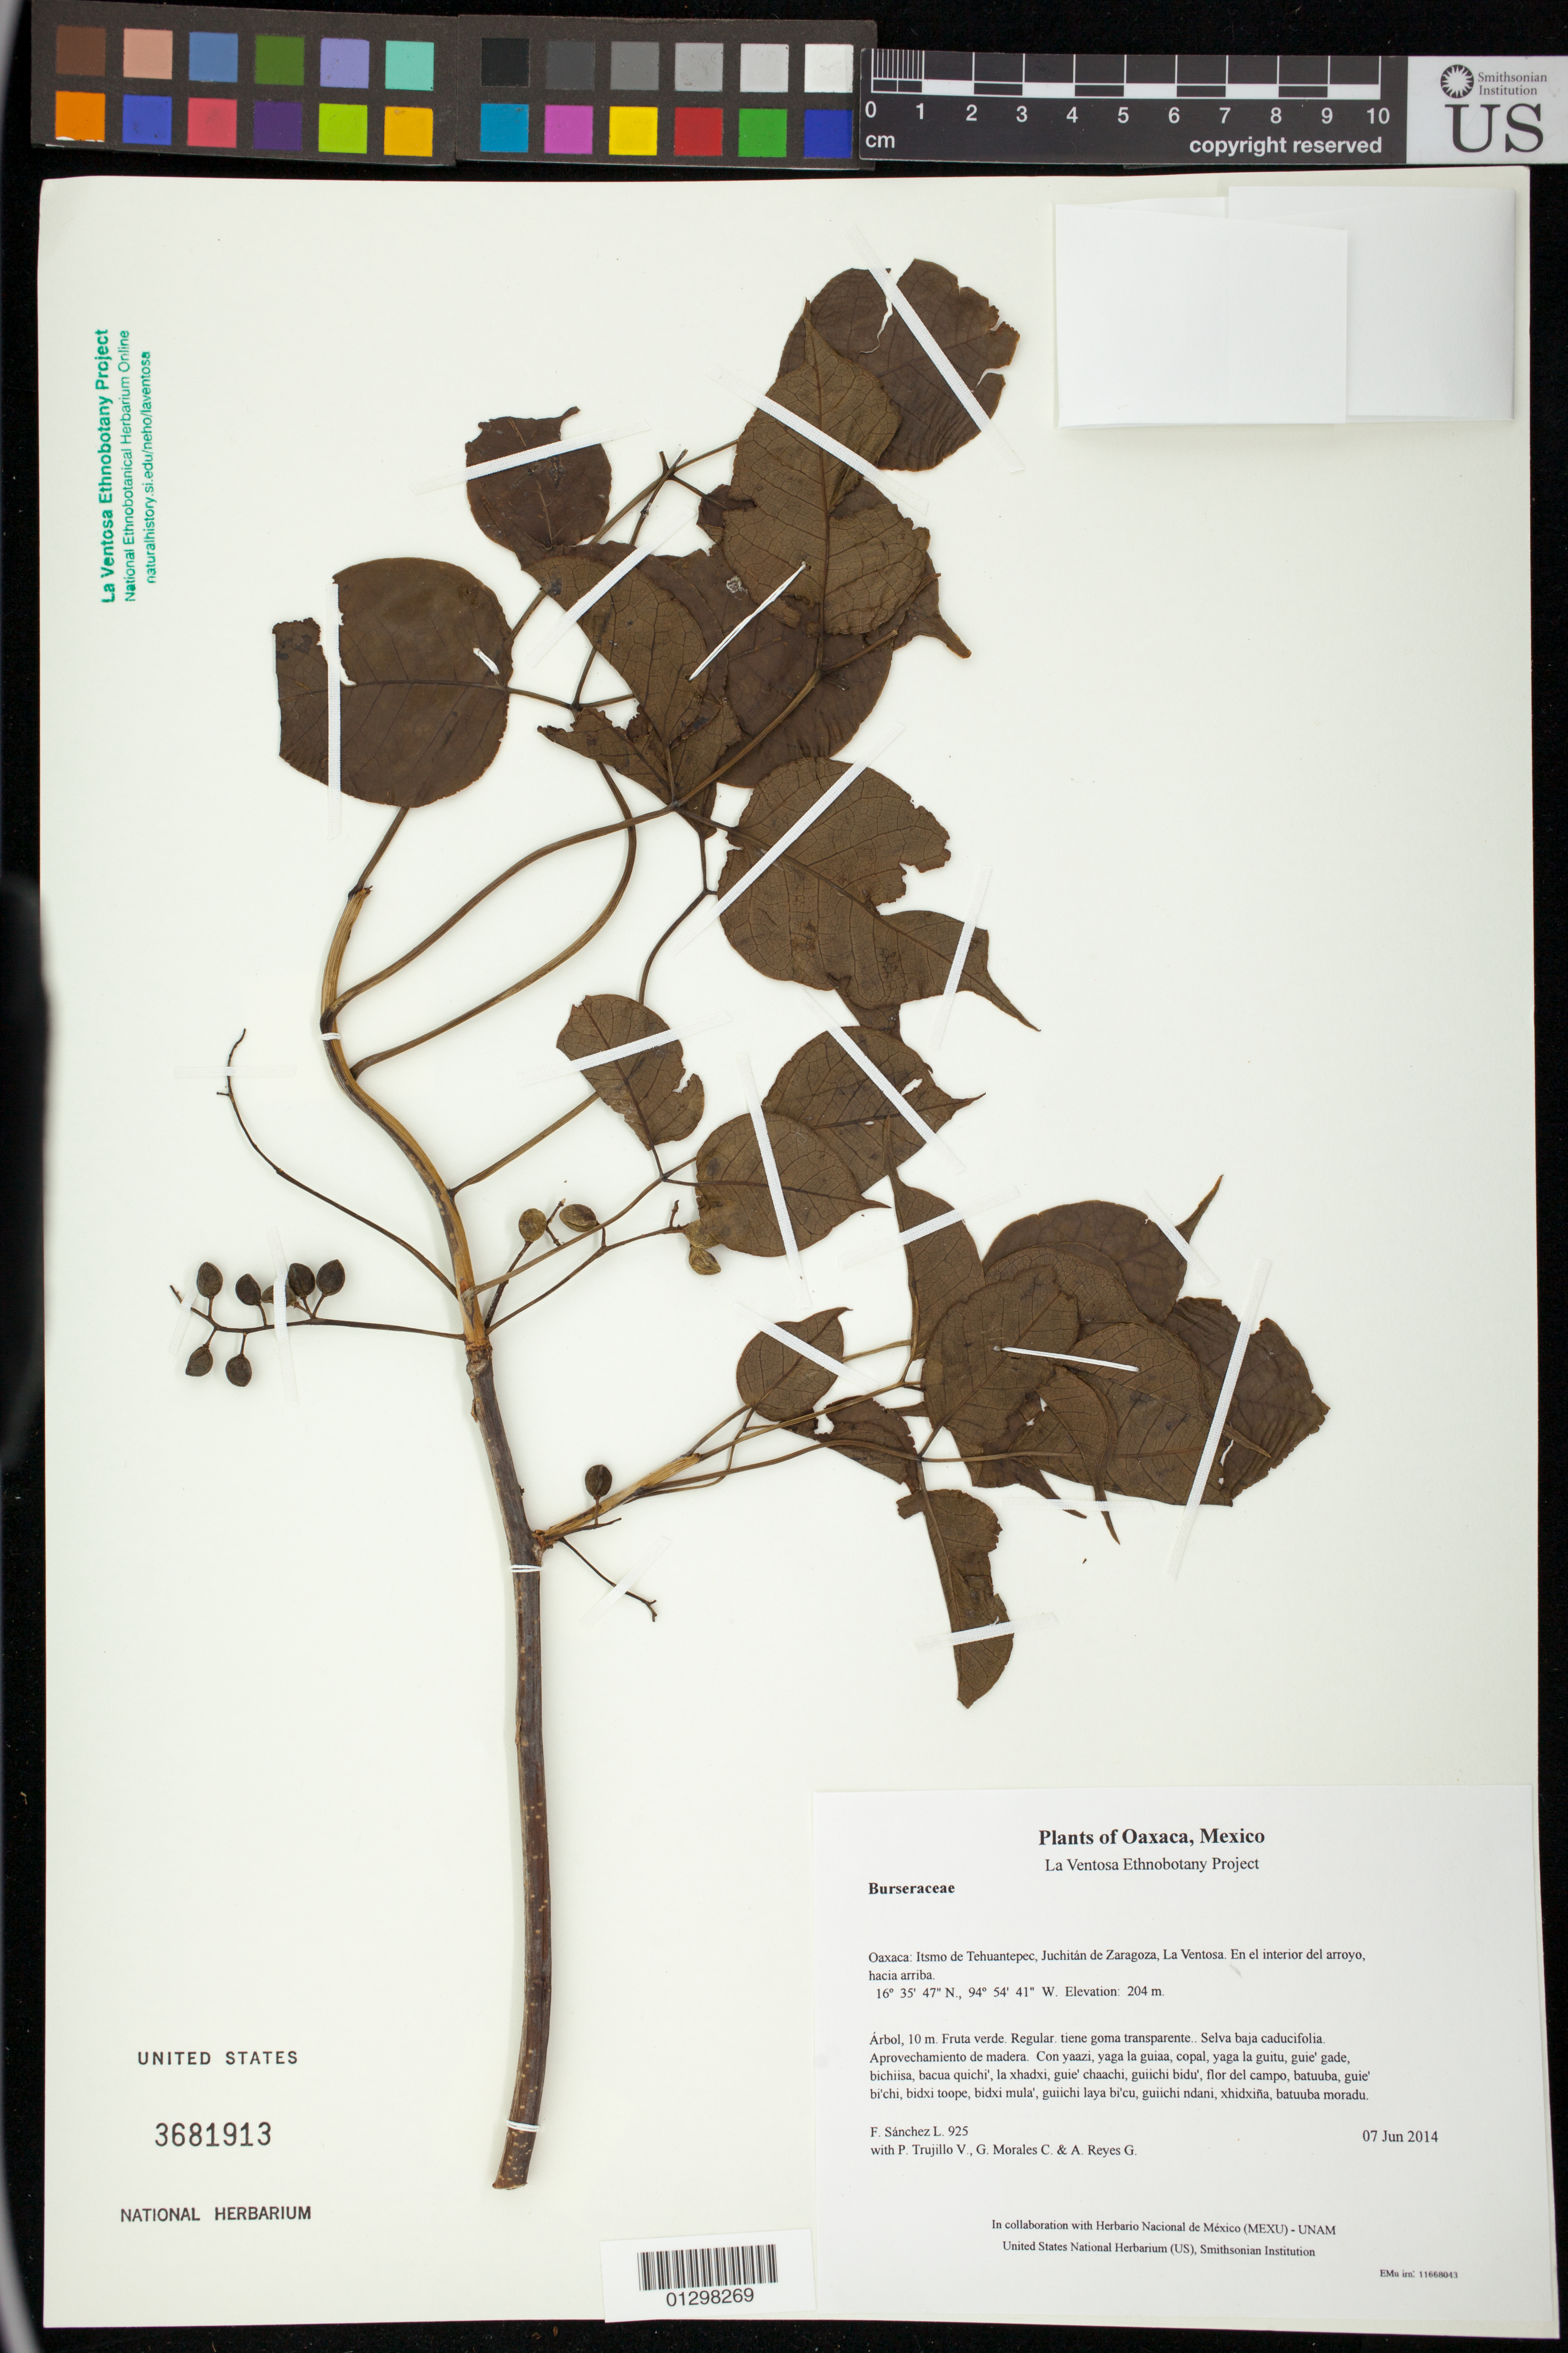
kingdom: Plantae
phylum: Tracheophyta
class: Magnoliopsida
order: Sapindales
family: Burseraceae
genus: Bursera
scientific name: Bursera ovalifolia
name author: (Schltdl.) Engl.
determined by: Medina-Lemos, Rosalinda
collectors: F. Sánchez L., P. Trujillo V., G. Morales C. & A. Reyes G.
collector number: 925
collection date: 2014-06-07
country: Mexico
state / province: Oaxaca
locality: Itsmo de Tehuantepec, Juchitán de Zaragoza, La Ventosa. En el interior del arroyo, hacia arriba.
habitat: Selva baja caducifolia. Aprovechamiento de madera.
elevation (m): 204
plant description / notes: JEBOT, MEXU, SERO, US; Yaga. 10 m. Cuaananaxhi naga'. Nuu.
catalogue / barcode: US 3681913